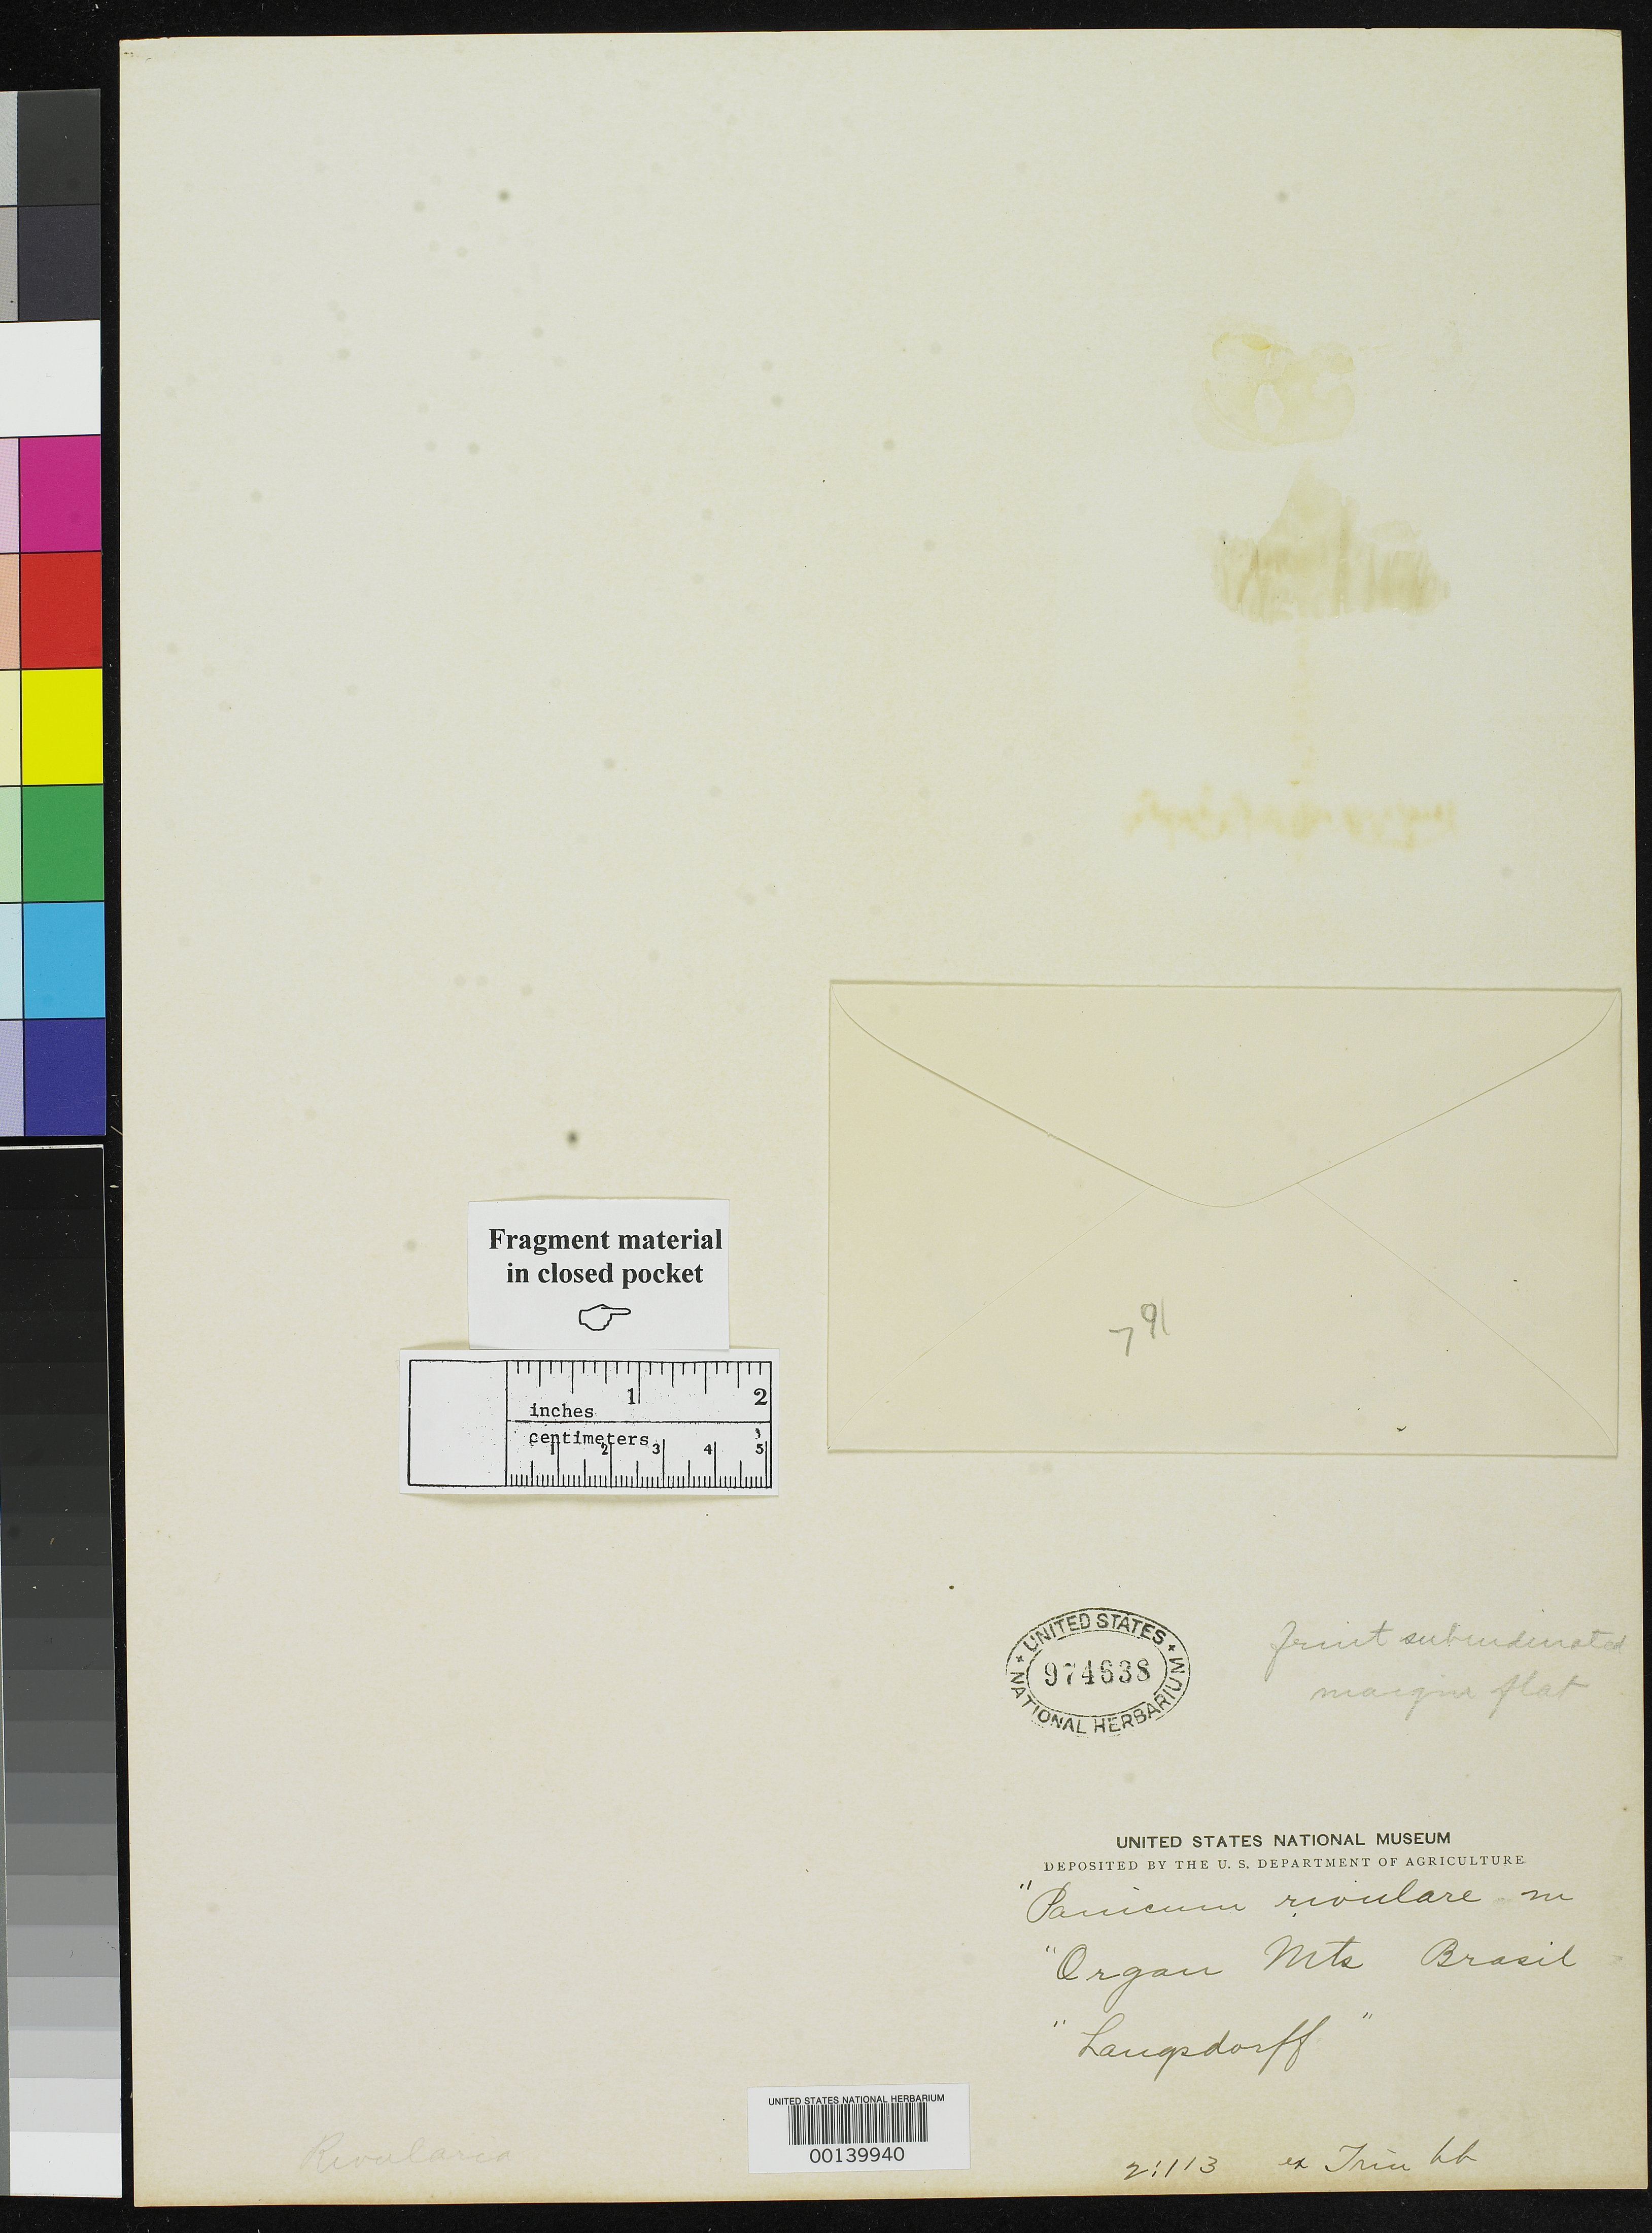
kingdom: Plantae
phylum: Tracheophyta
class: Liliopsida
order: Poales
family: Poaceae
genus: Panicum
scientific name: Panicum rivulare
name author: Trin.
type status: Type Fragment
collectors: G. H. von Langsdorff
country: Brazil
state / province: Rio de Janeiro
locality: Organ Mts.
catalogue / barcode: US 974638